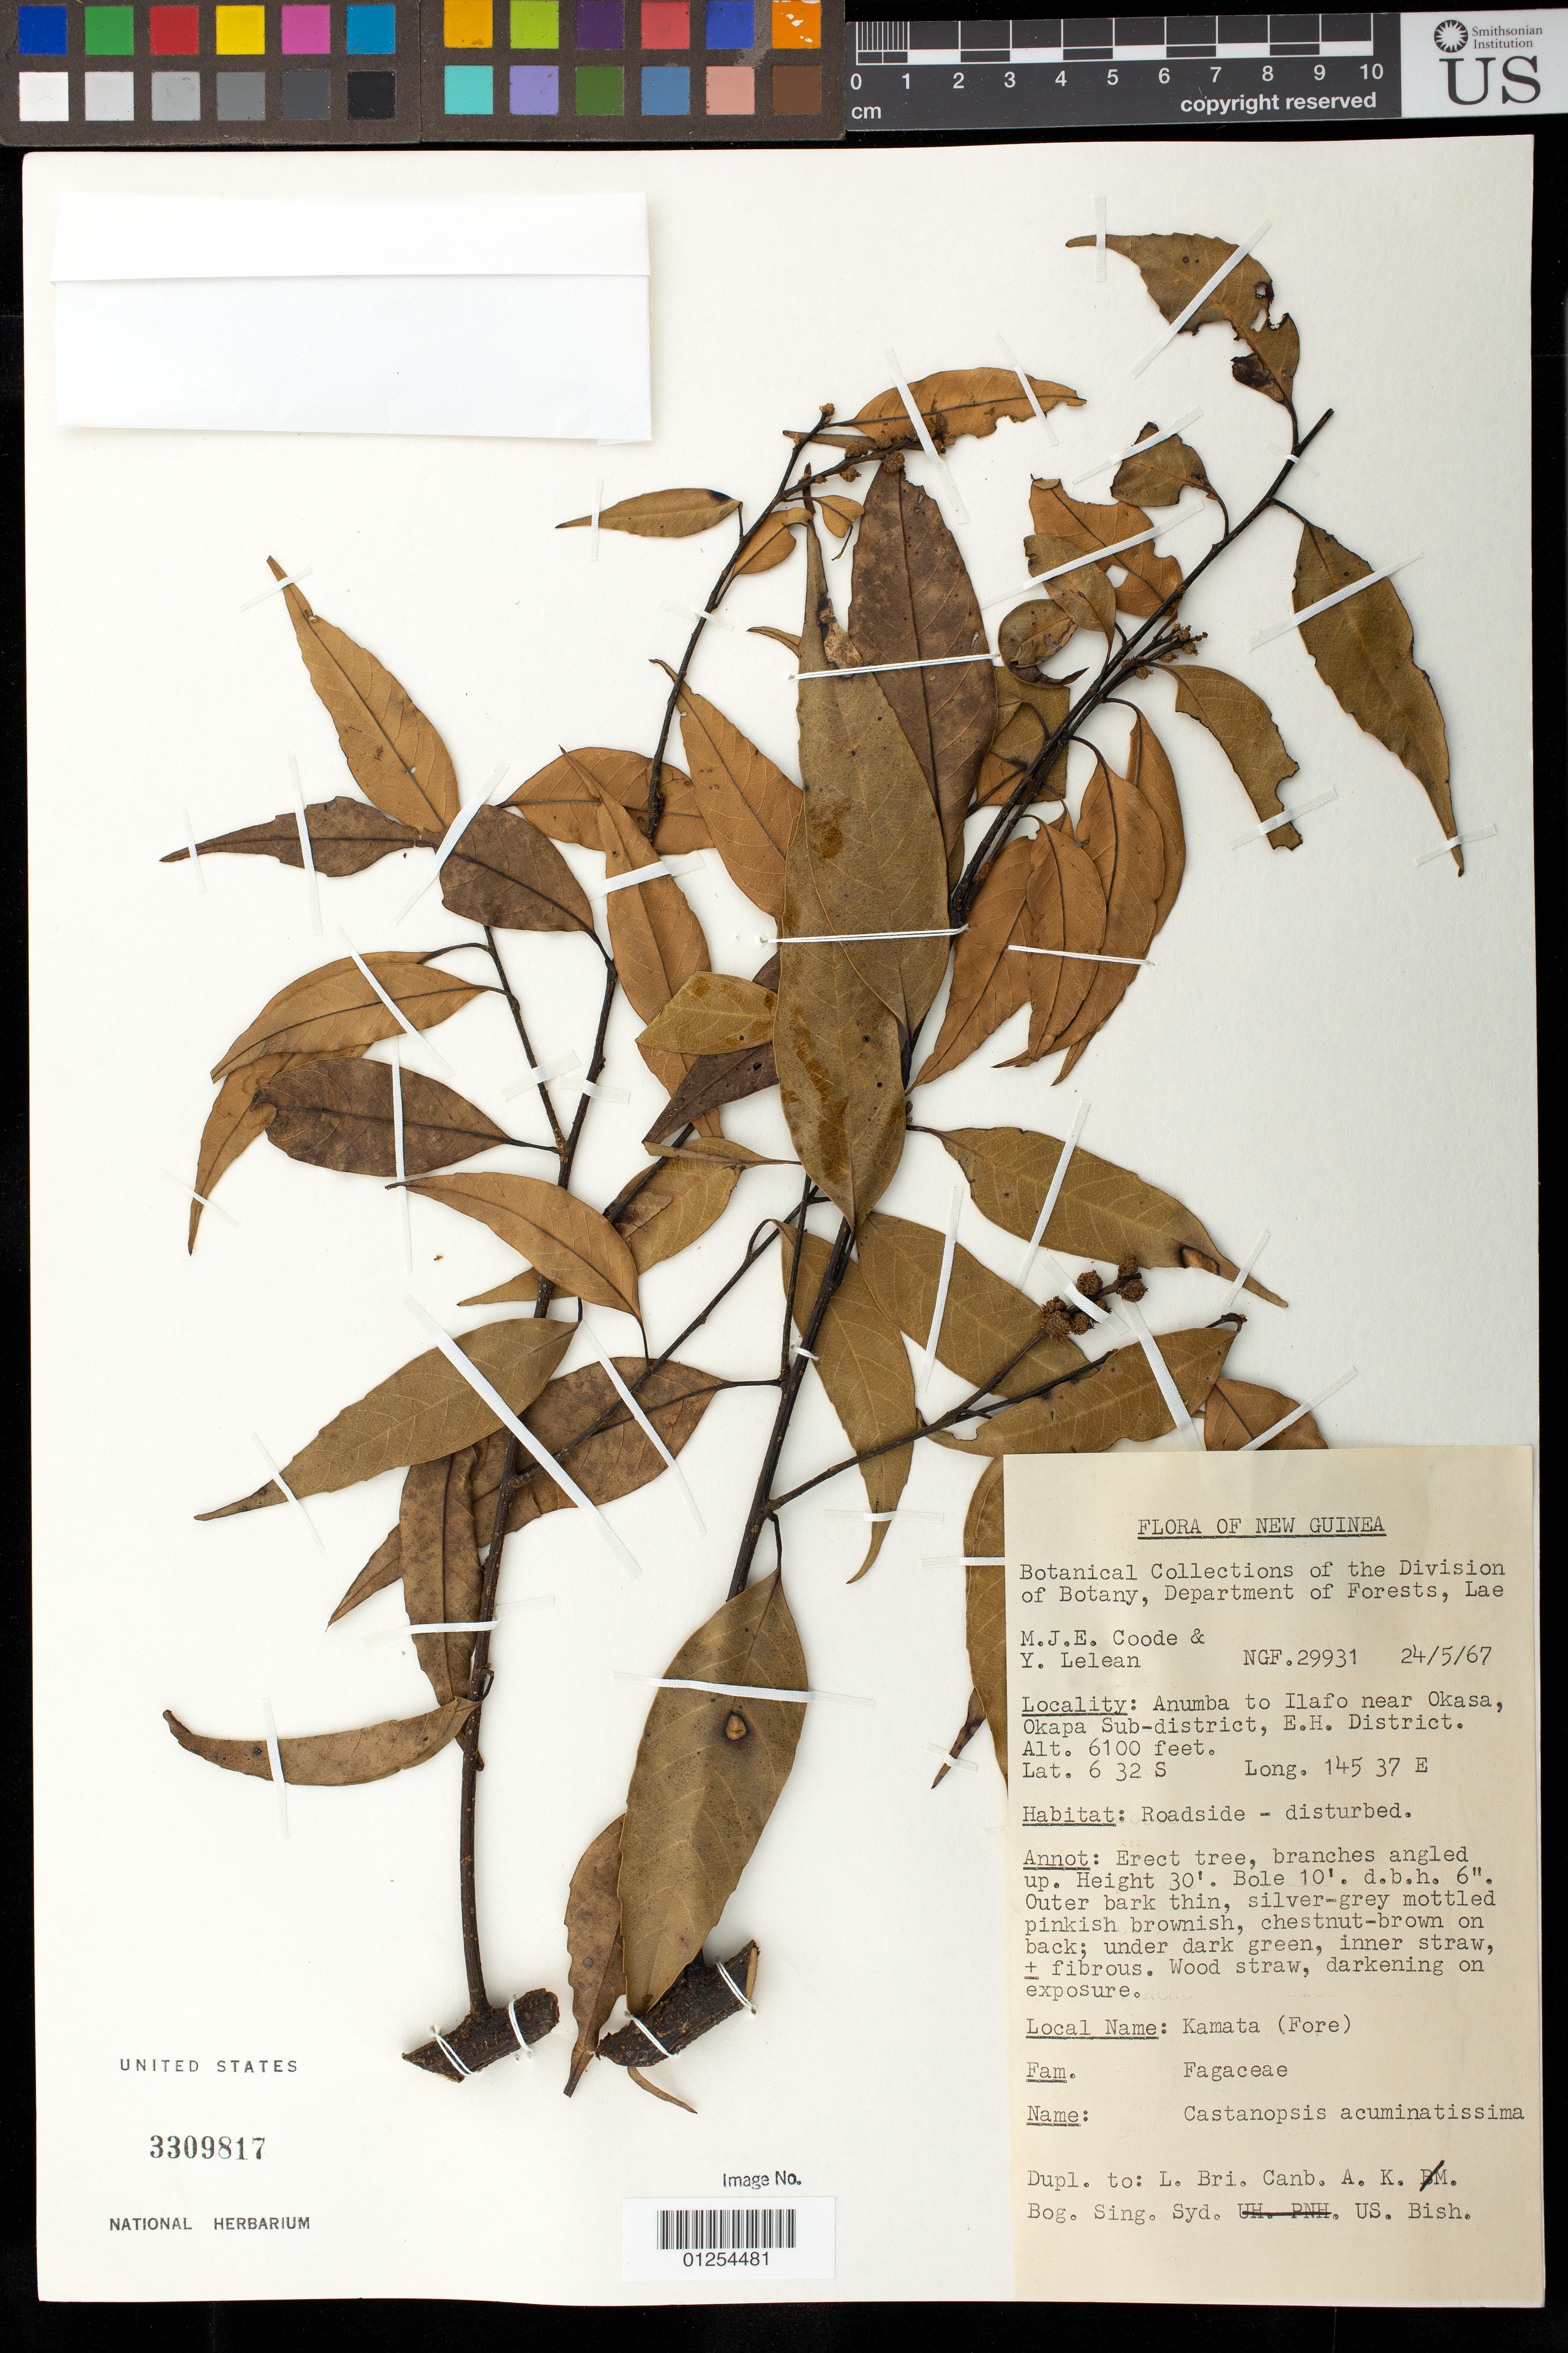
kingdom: Plantae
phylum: Tracheophyta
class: Magnoliopsida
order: Fagales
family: Fagaceae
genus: Castanopsis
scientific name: Castanopsis acuminatissima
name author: (Blume) A. DC.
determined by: Coode, M. J. E.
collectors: M. J. E. Coode & Y. Lelean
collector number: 29931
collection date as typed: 24 May 1967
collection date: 1967-05-24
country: Papua New Guinea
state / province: Eastern Highlands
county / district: Okapa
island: New Guinea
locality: Anumba to Ilafo near Okasa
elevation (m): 1859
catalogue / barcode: US 3309817